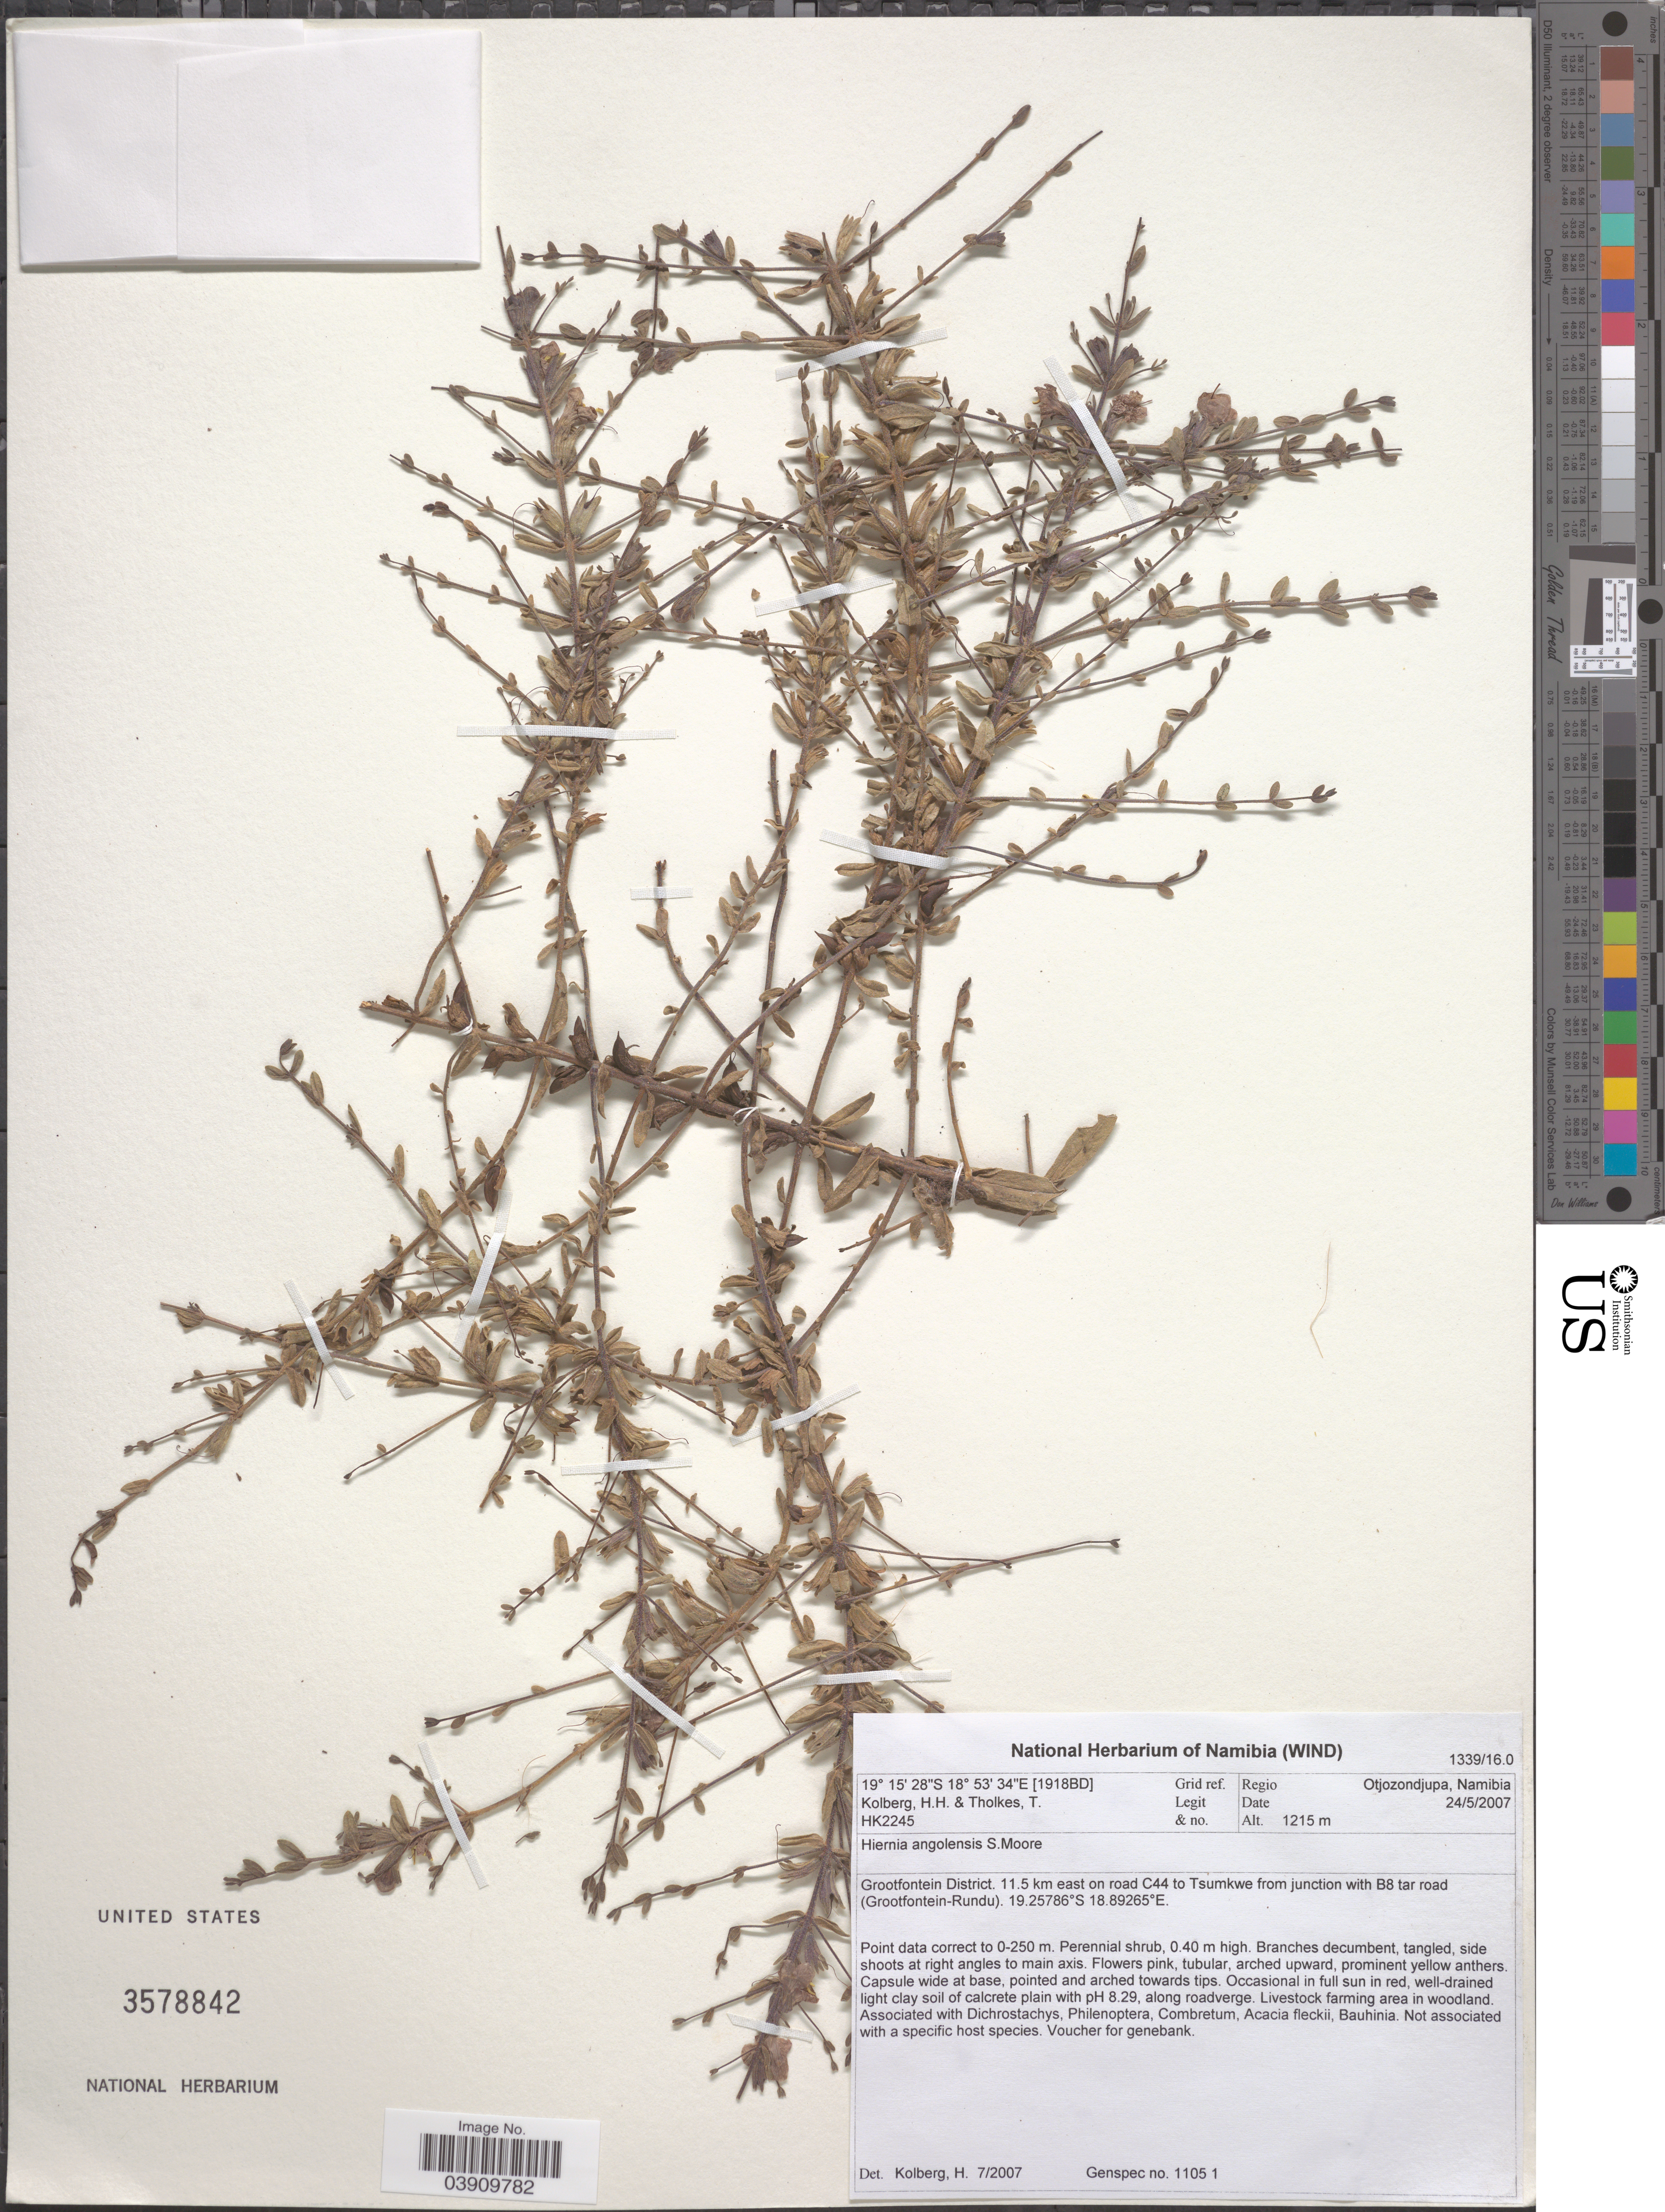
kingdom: Plantae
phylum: Tracheophyta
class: Magnoliopsida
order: Lamiales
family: Orobanchaceae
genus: Hiernia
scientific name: Hiernia angolensis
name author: S. Moore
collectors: H. H. Kolberg & T. Tholkes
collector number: HK2245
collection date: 2007-05-24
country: Namibia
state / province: Otjozondjupa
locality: [1918BD] Grid ref. Regio Otjozondjupa. Grootfontein District. 11.5 km east on road C44 to Tsumkwe from junction with B8 tar road (Grootfontein-Rundu).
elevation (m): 1215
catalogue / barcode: US 3578842